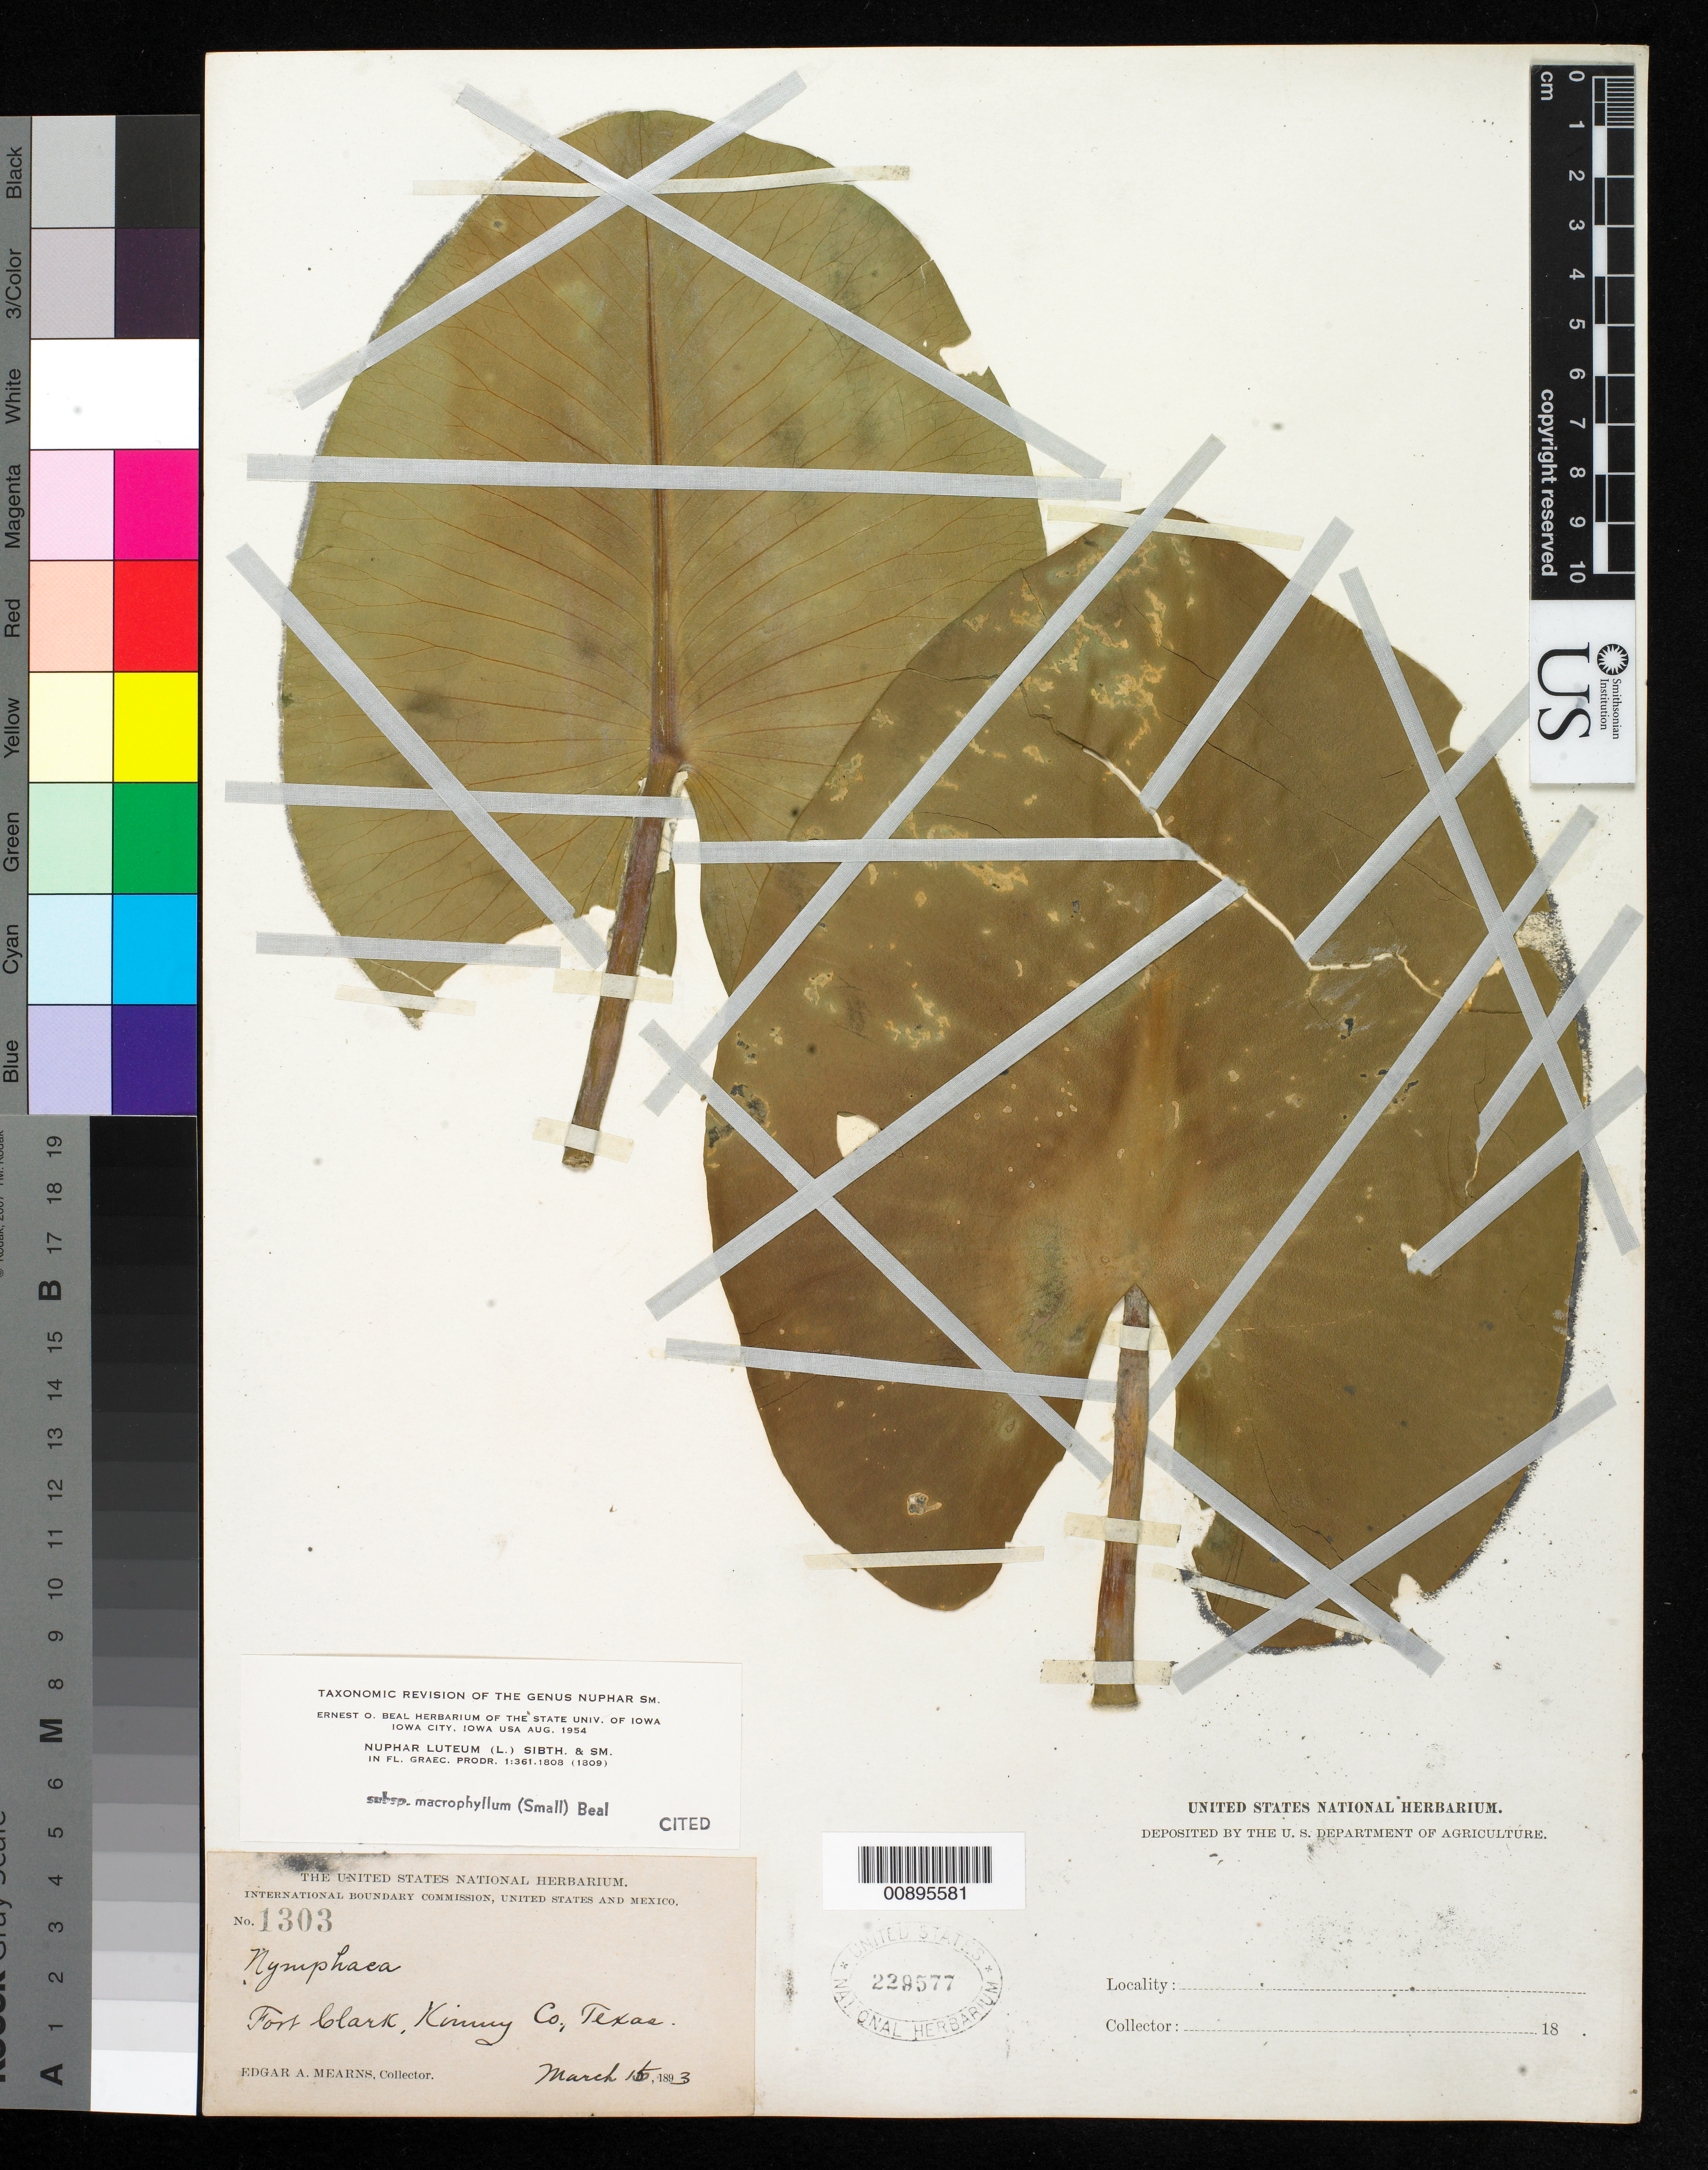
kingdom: Plantae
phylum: Tracheophyta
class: Magnoliopsida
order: Nymphaeales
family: Nymphaeaceae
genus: Nuphar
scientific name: Nuphar lutea subsp. macrophylla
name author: (Small) E.O. Beal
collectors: E. A. Mearns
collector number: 1303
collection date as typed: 15 Mar 1893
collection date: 1893-03-15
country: United States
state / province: Texas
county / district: Kinney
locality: Fort Clark, Kinney County, Texas.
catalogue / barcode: US 229577